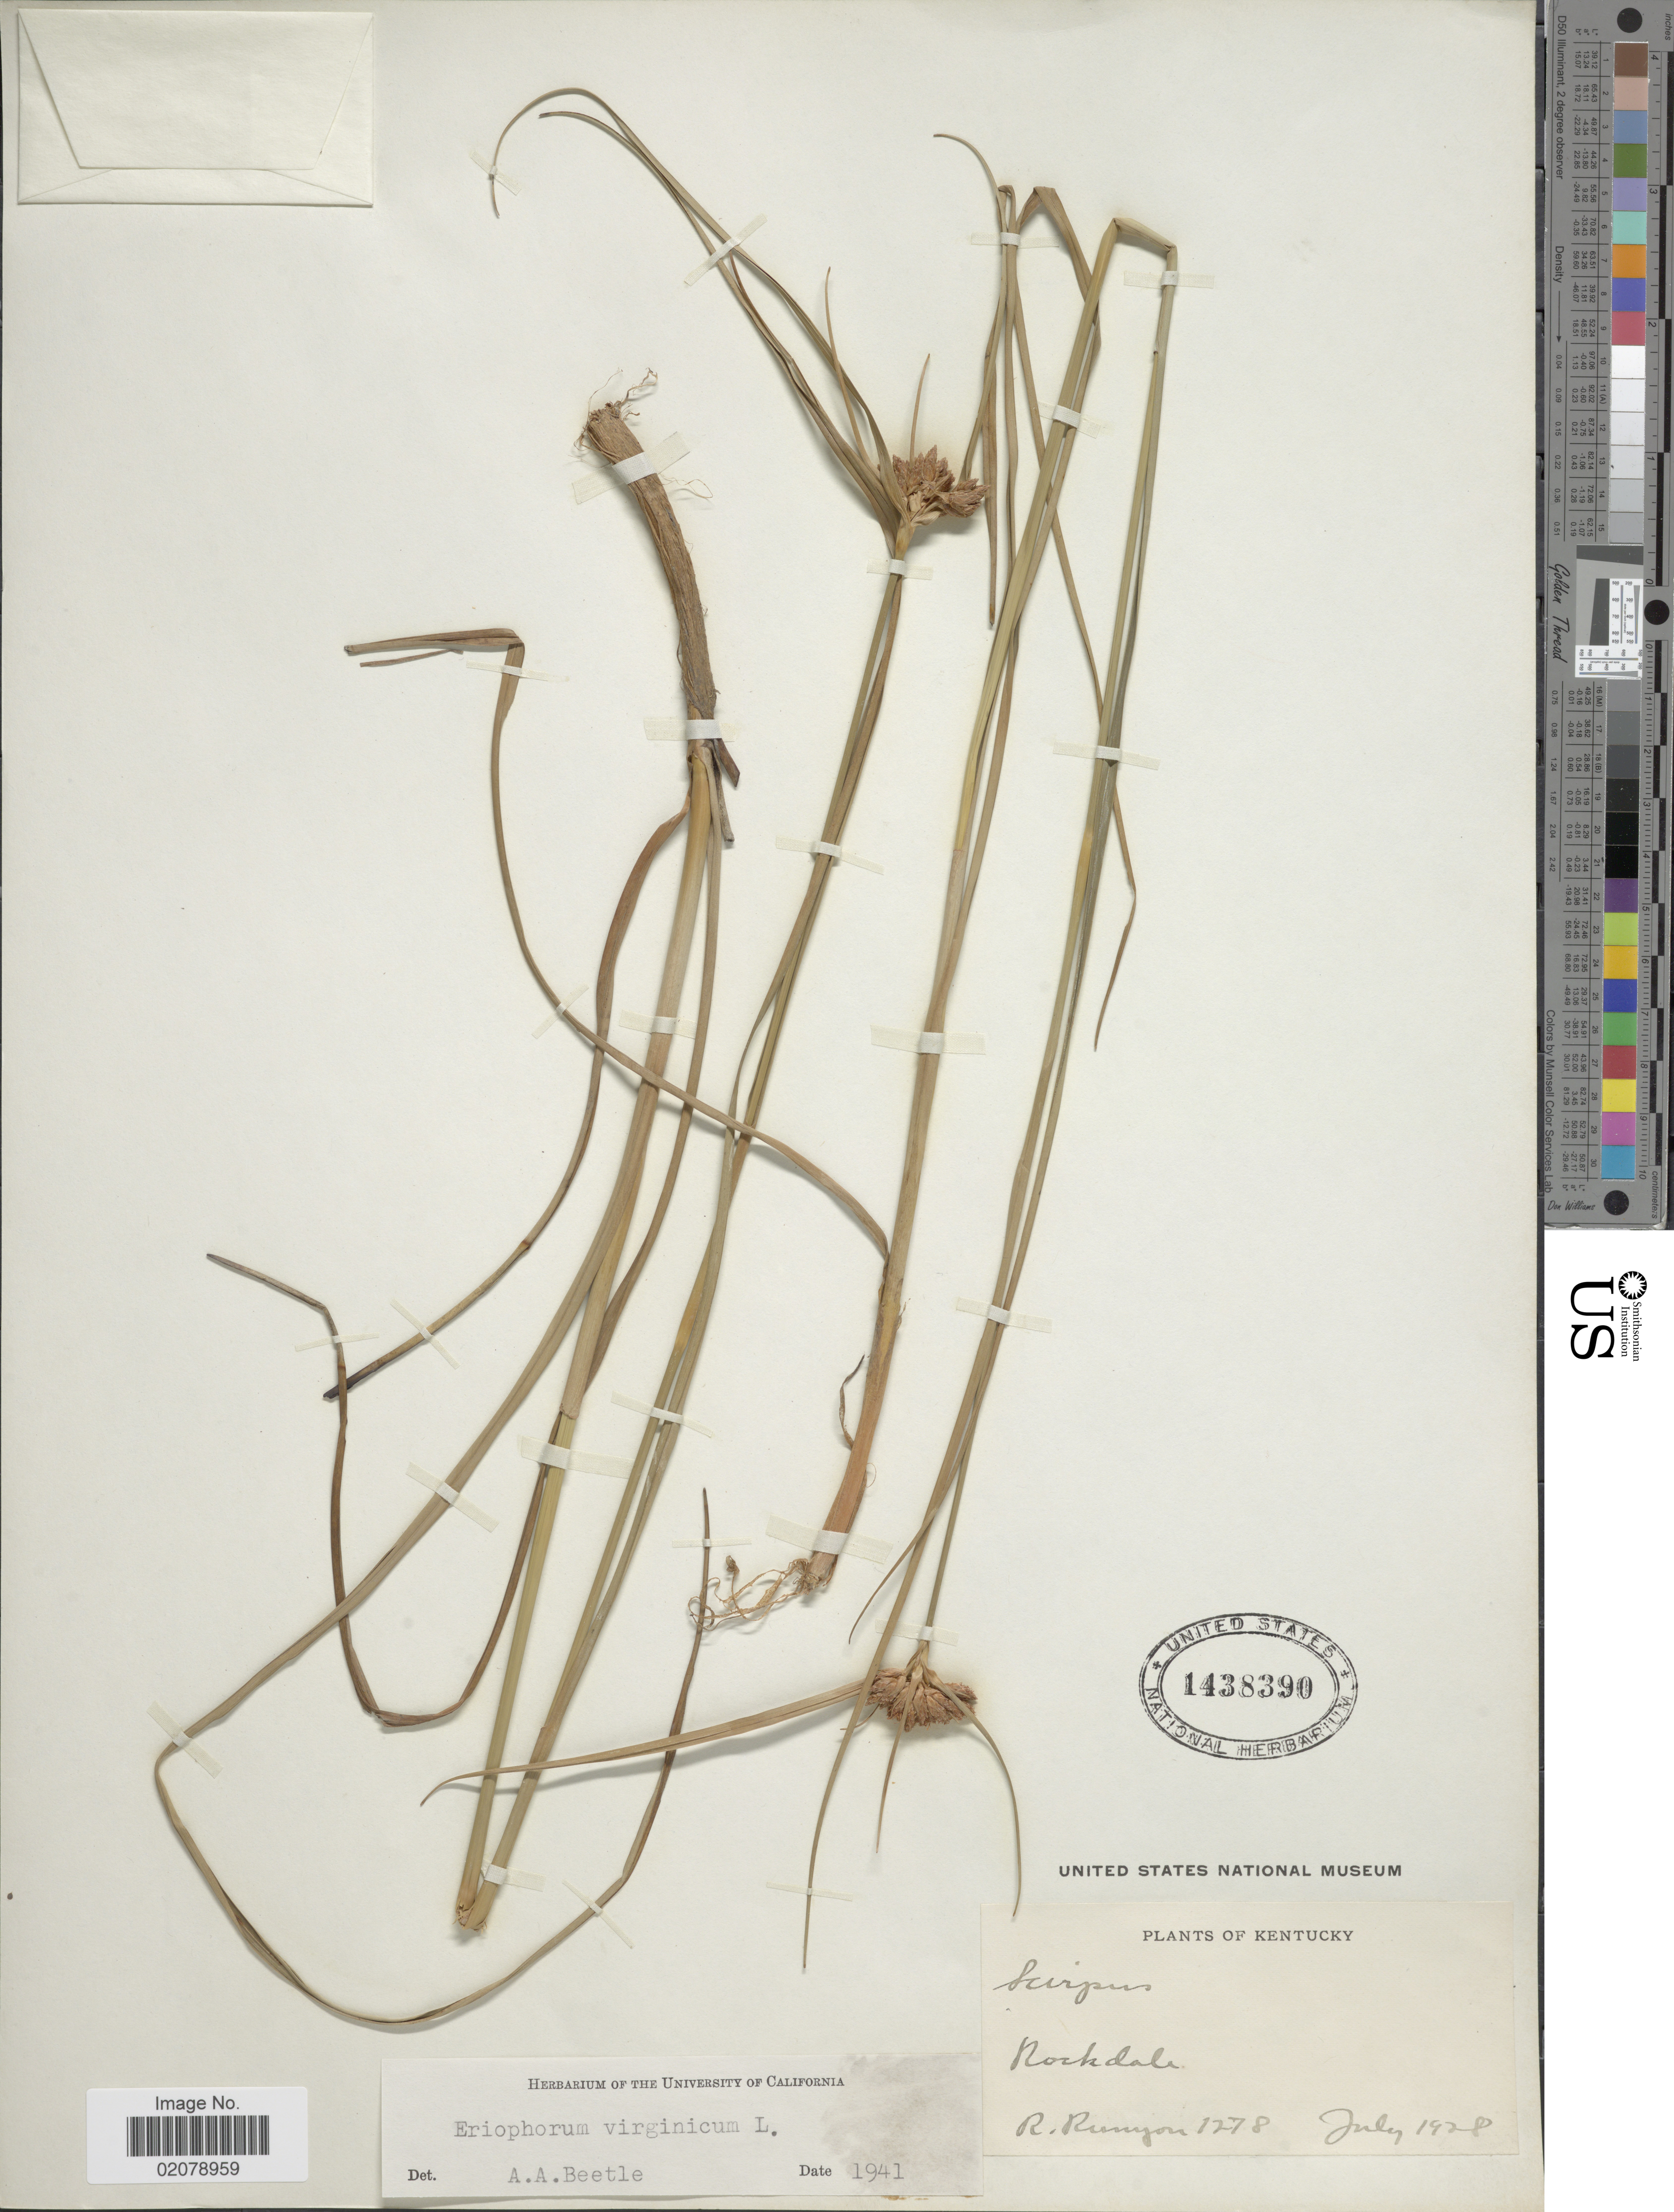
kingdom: Plantae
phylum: Tracheophyta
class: Liliopsida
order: Poales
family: Cyperaceae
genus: Eriophorum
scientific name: Eriophorum virginicum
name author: L.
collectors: R. Runyon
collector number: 1278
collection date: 1928-07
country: United States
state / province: Kentucky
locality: Rockdale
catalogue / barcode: US 1438390